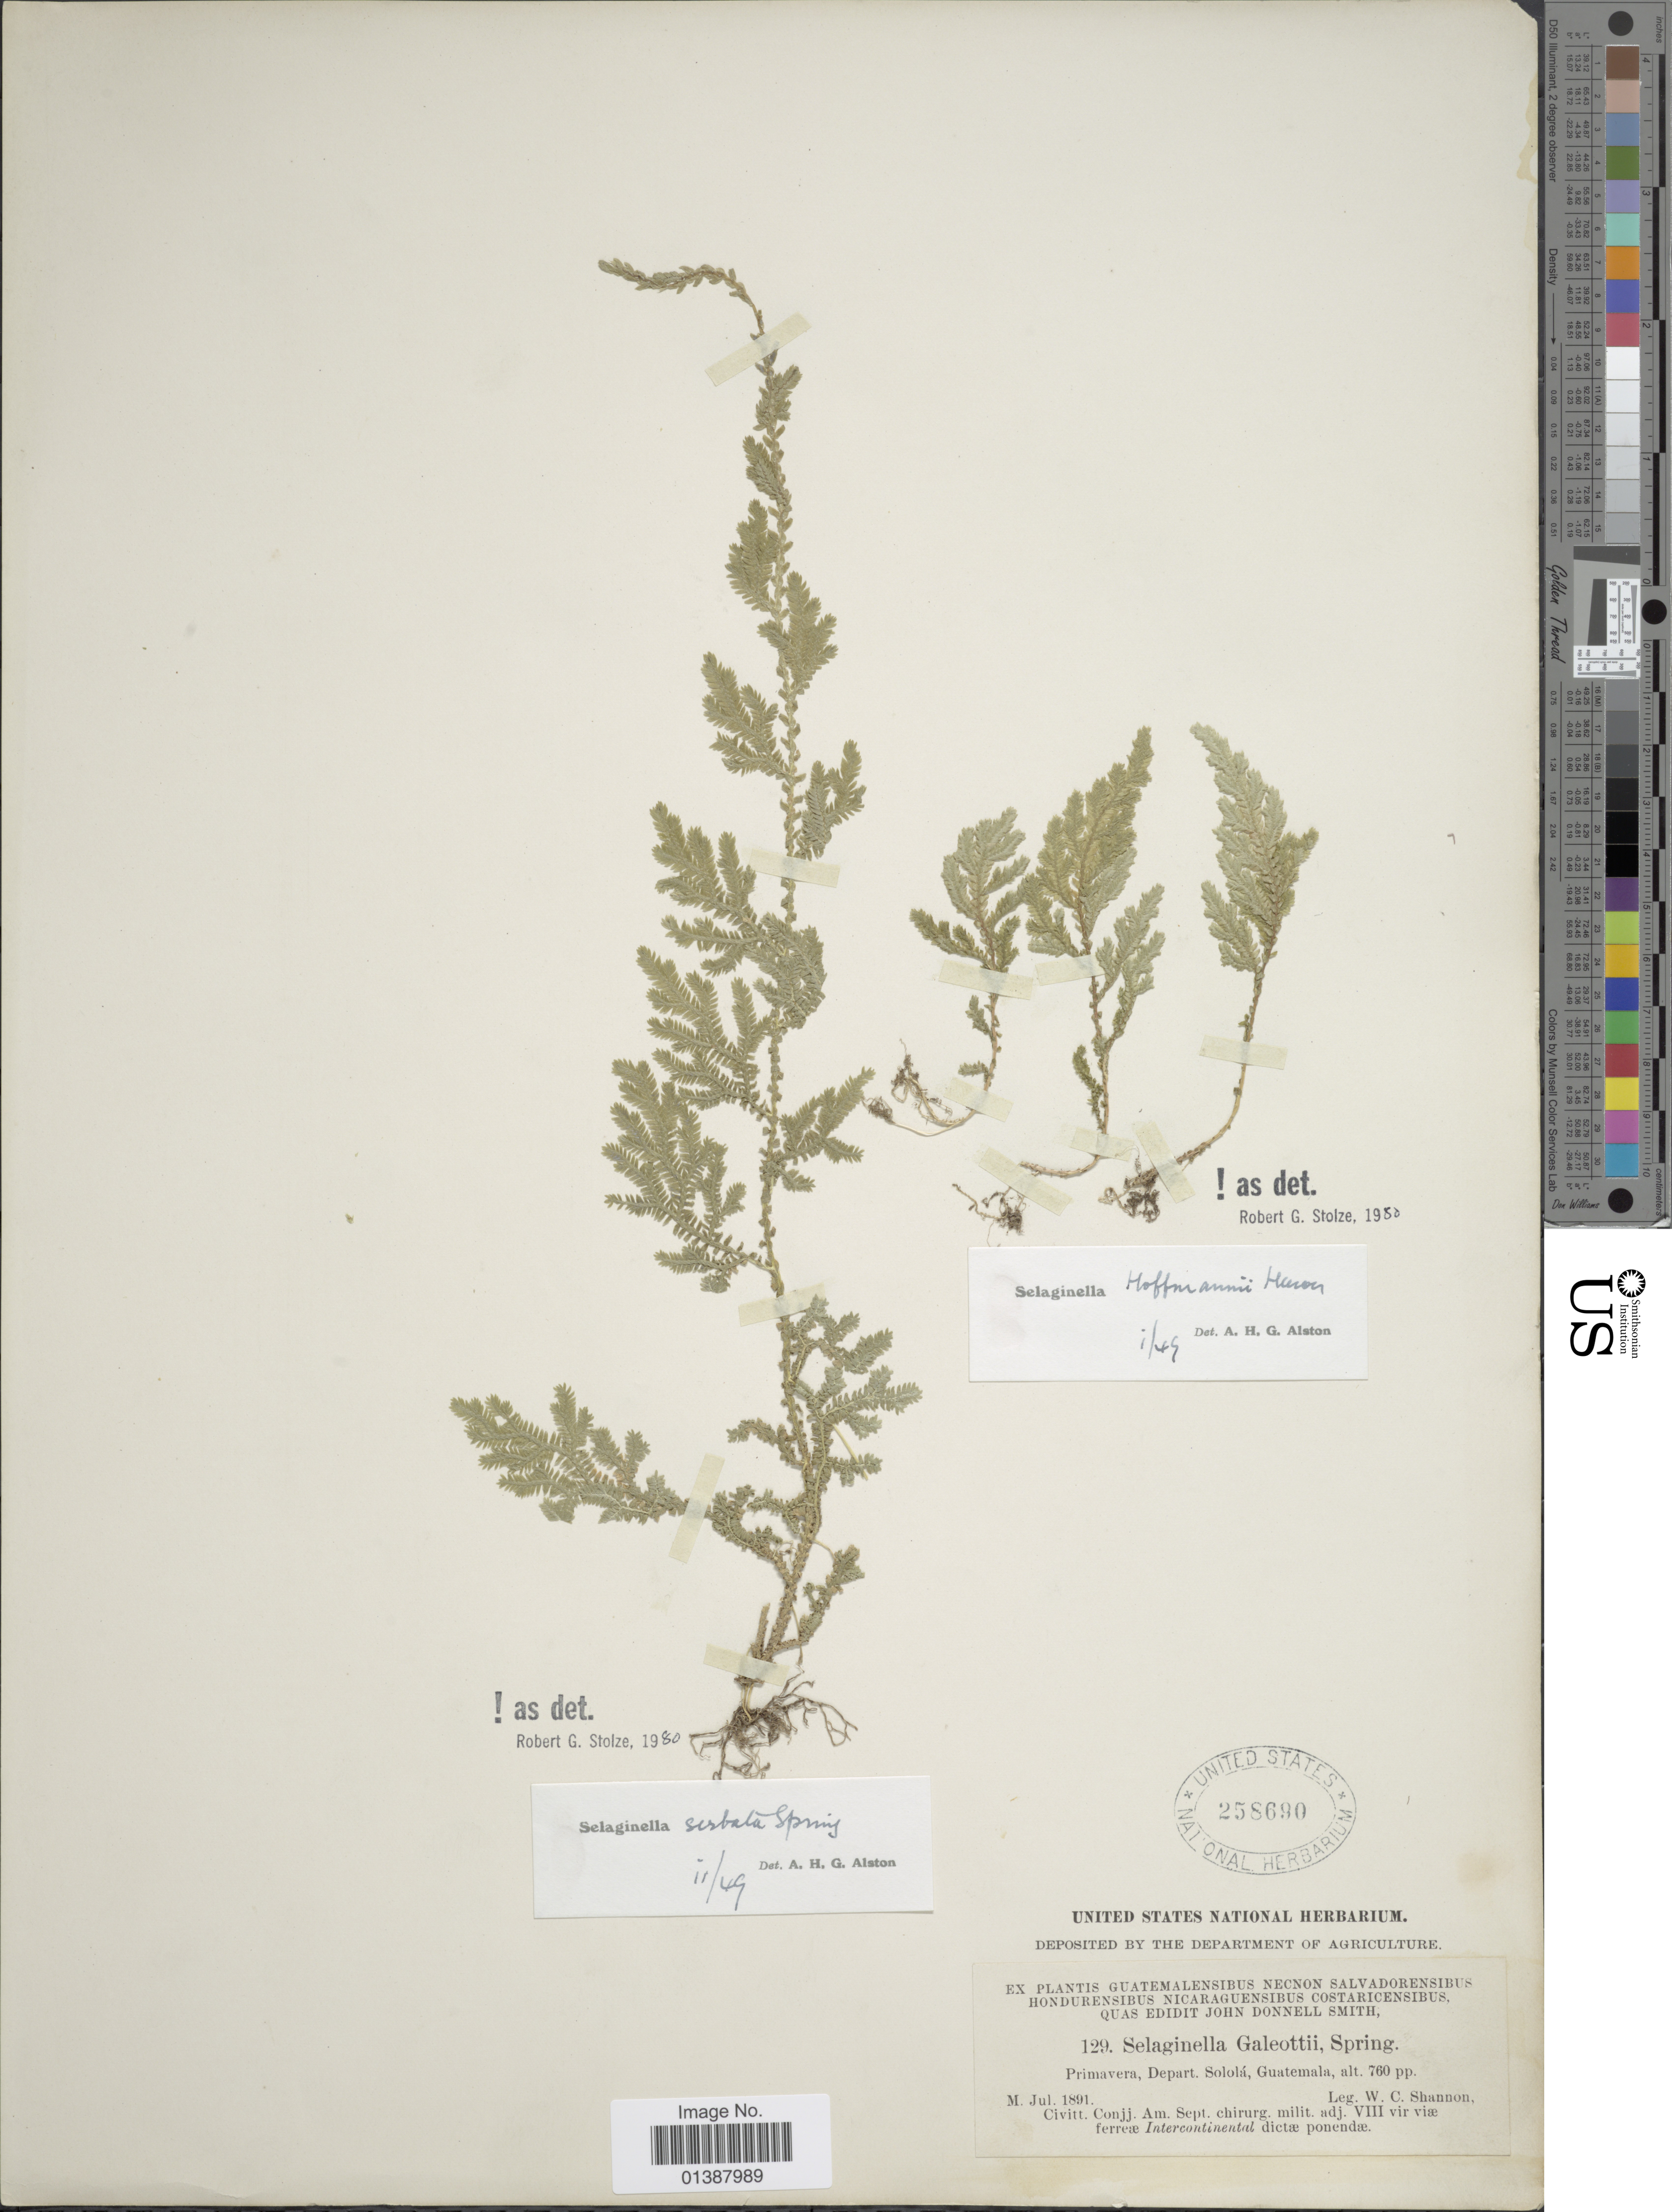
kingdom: Plantae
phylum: Tracheophyta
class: Lycopodiopsida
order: Selaginellales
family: Selaginellaceae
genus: Selaginella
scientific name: Selaginella hoffmannii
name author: Hieron.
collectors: W. C. Shannon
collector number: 129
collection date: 1891-07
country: Guatemala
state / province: Sololá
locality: Primavera, Depart Sololá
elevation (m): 232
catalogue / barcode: US 258690